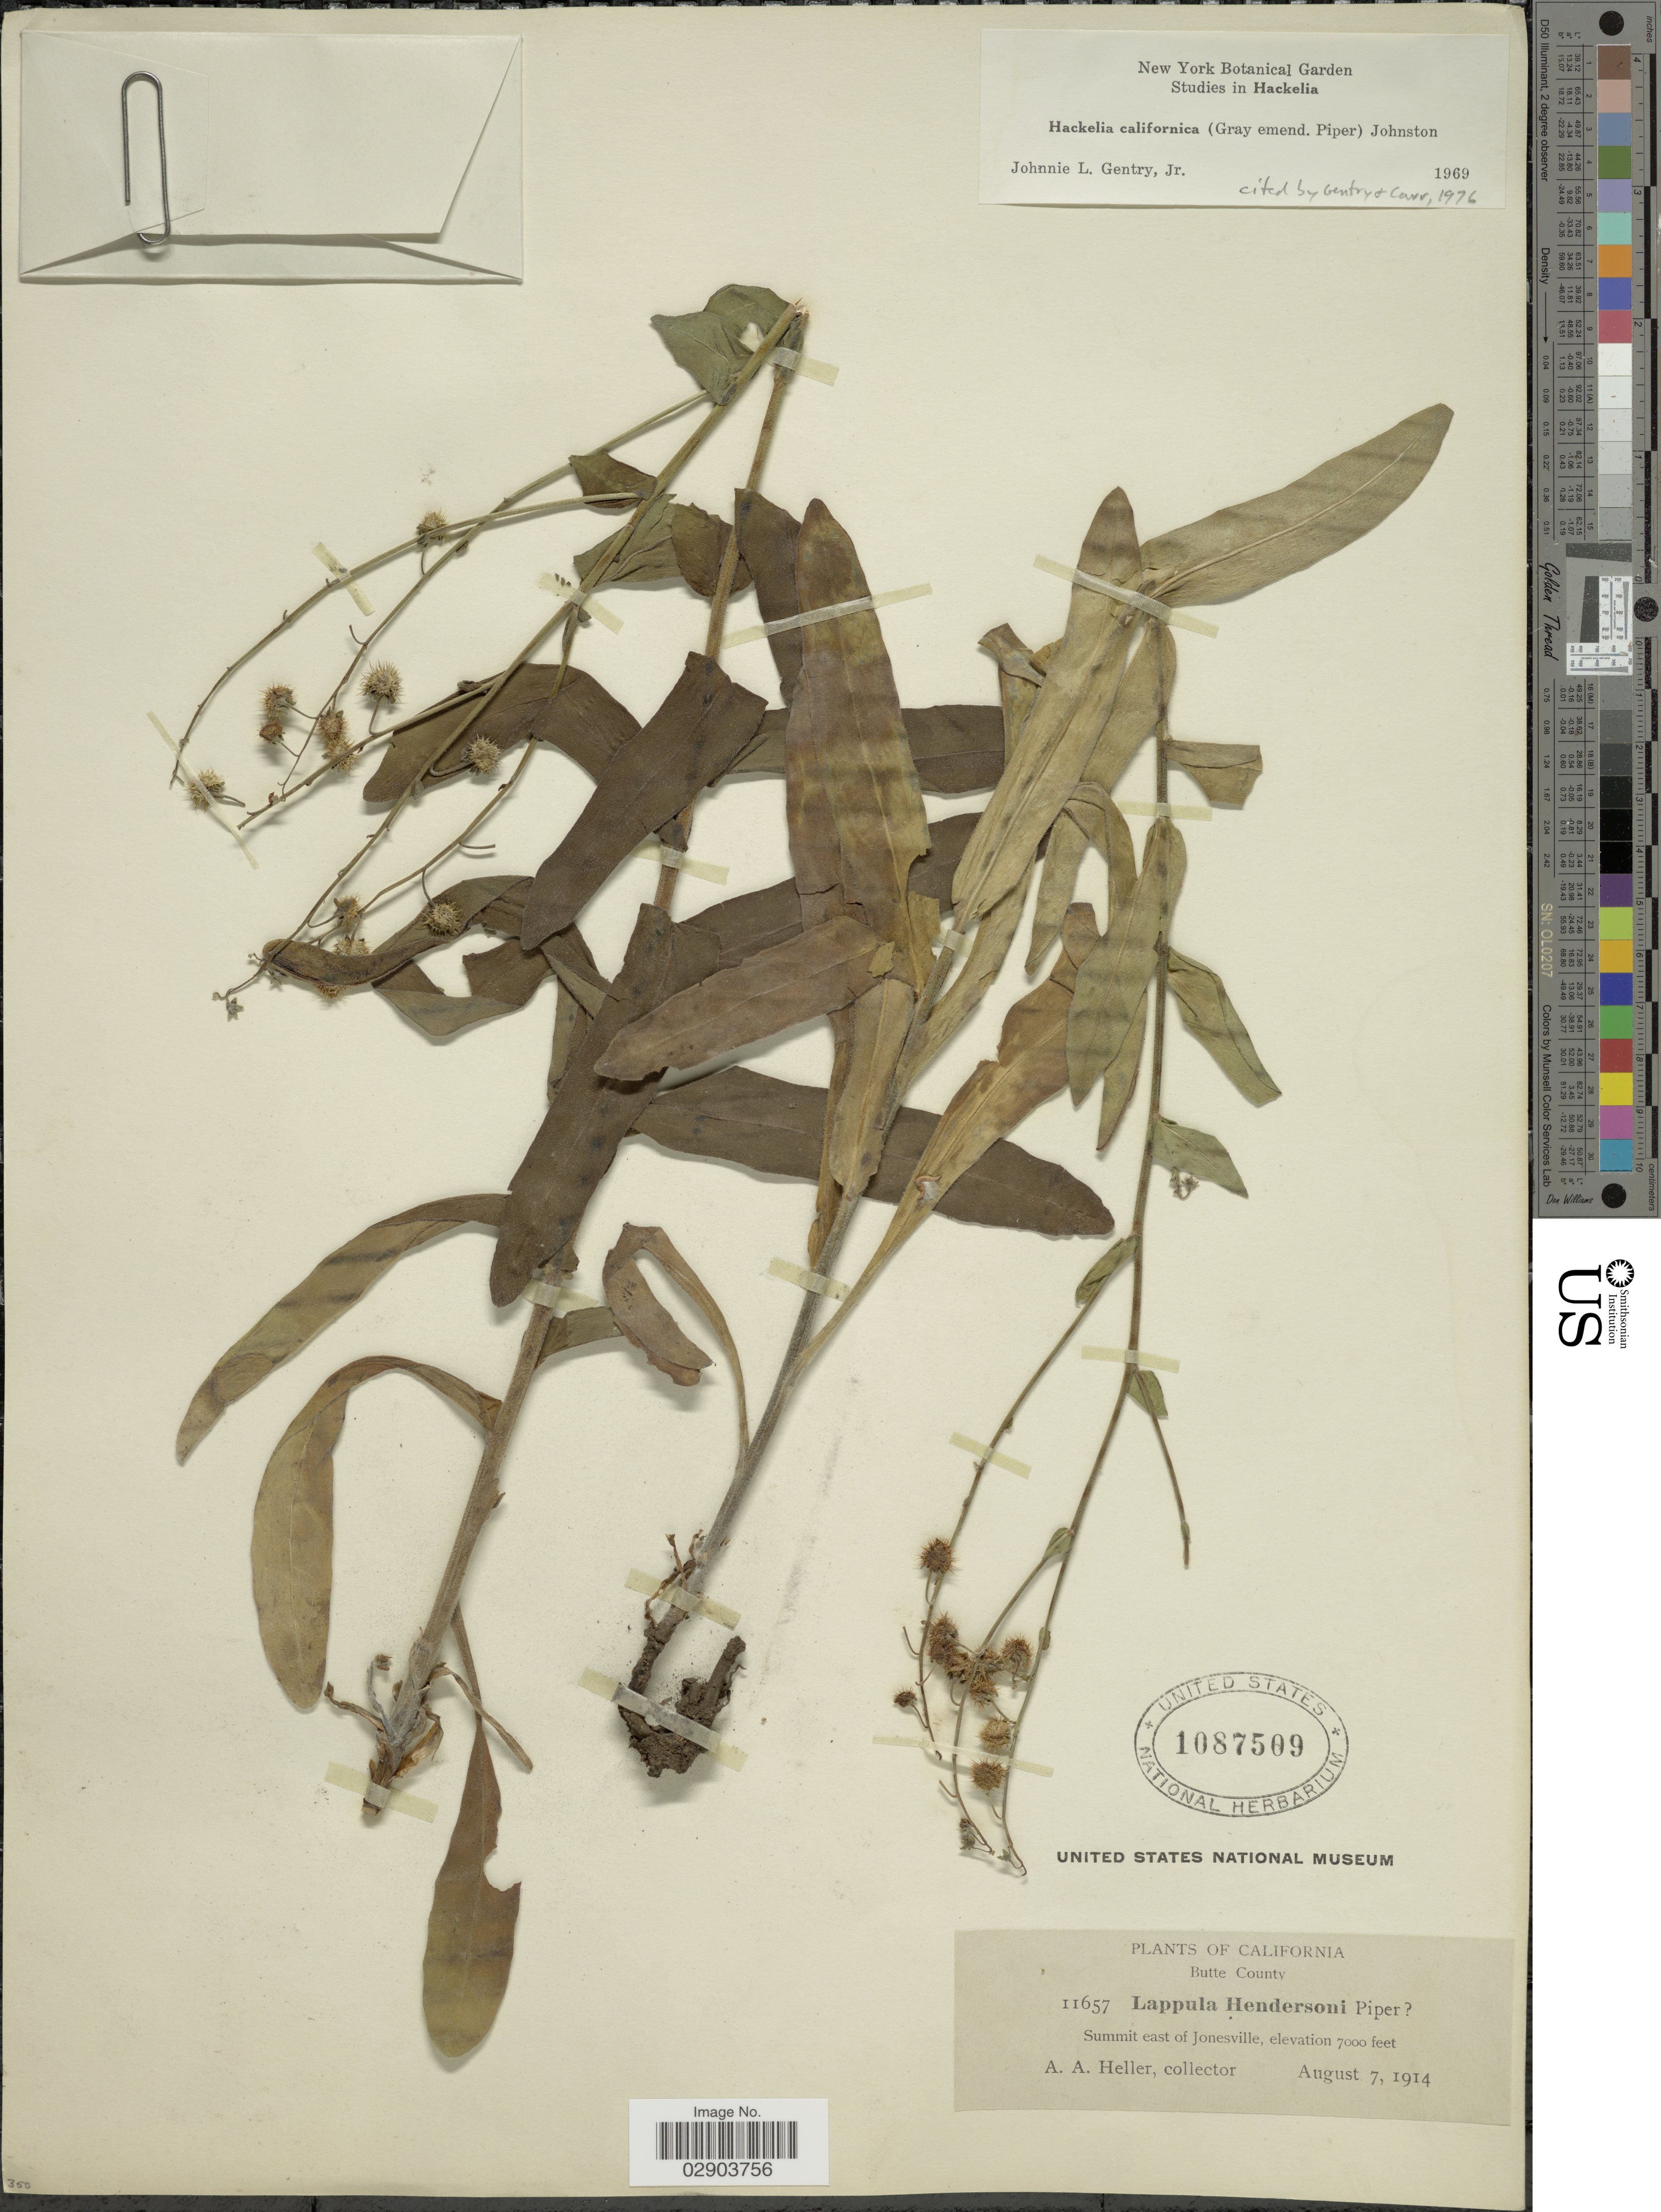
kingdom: Plantae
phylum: Tracheophyta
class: Magnoliopsida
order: Boraginales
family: Boraginaceae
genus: Hackelia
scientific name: Hackelia californica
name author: (A. Gray) I.M. Johnst.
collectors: A. A. Heller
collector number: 11657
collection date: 1914-08-07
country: United States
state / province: California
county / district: Butte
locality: Butte County, Summit east of Jonesville.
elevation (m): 2134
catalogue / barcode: US 1087509